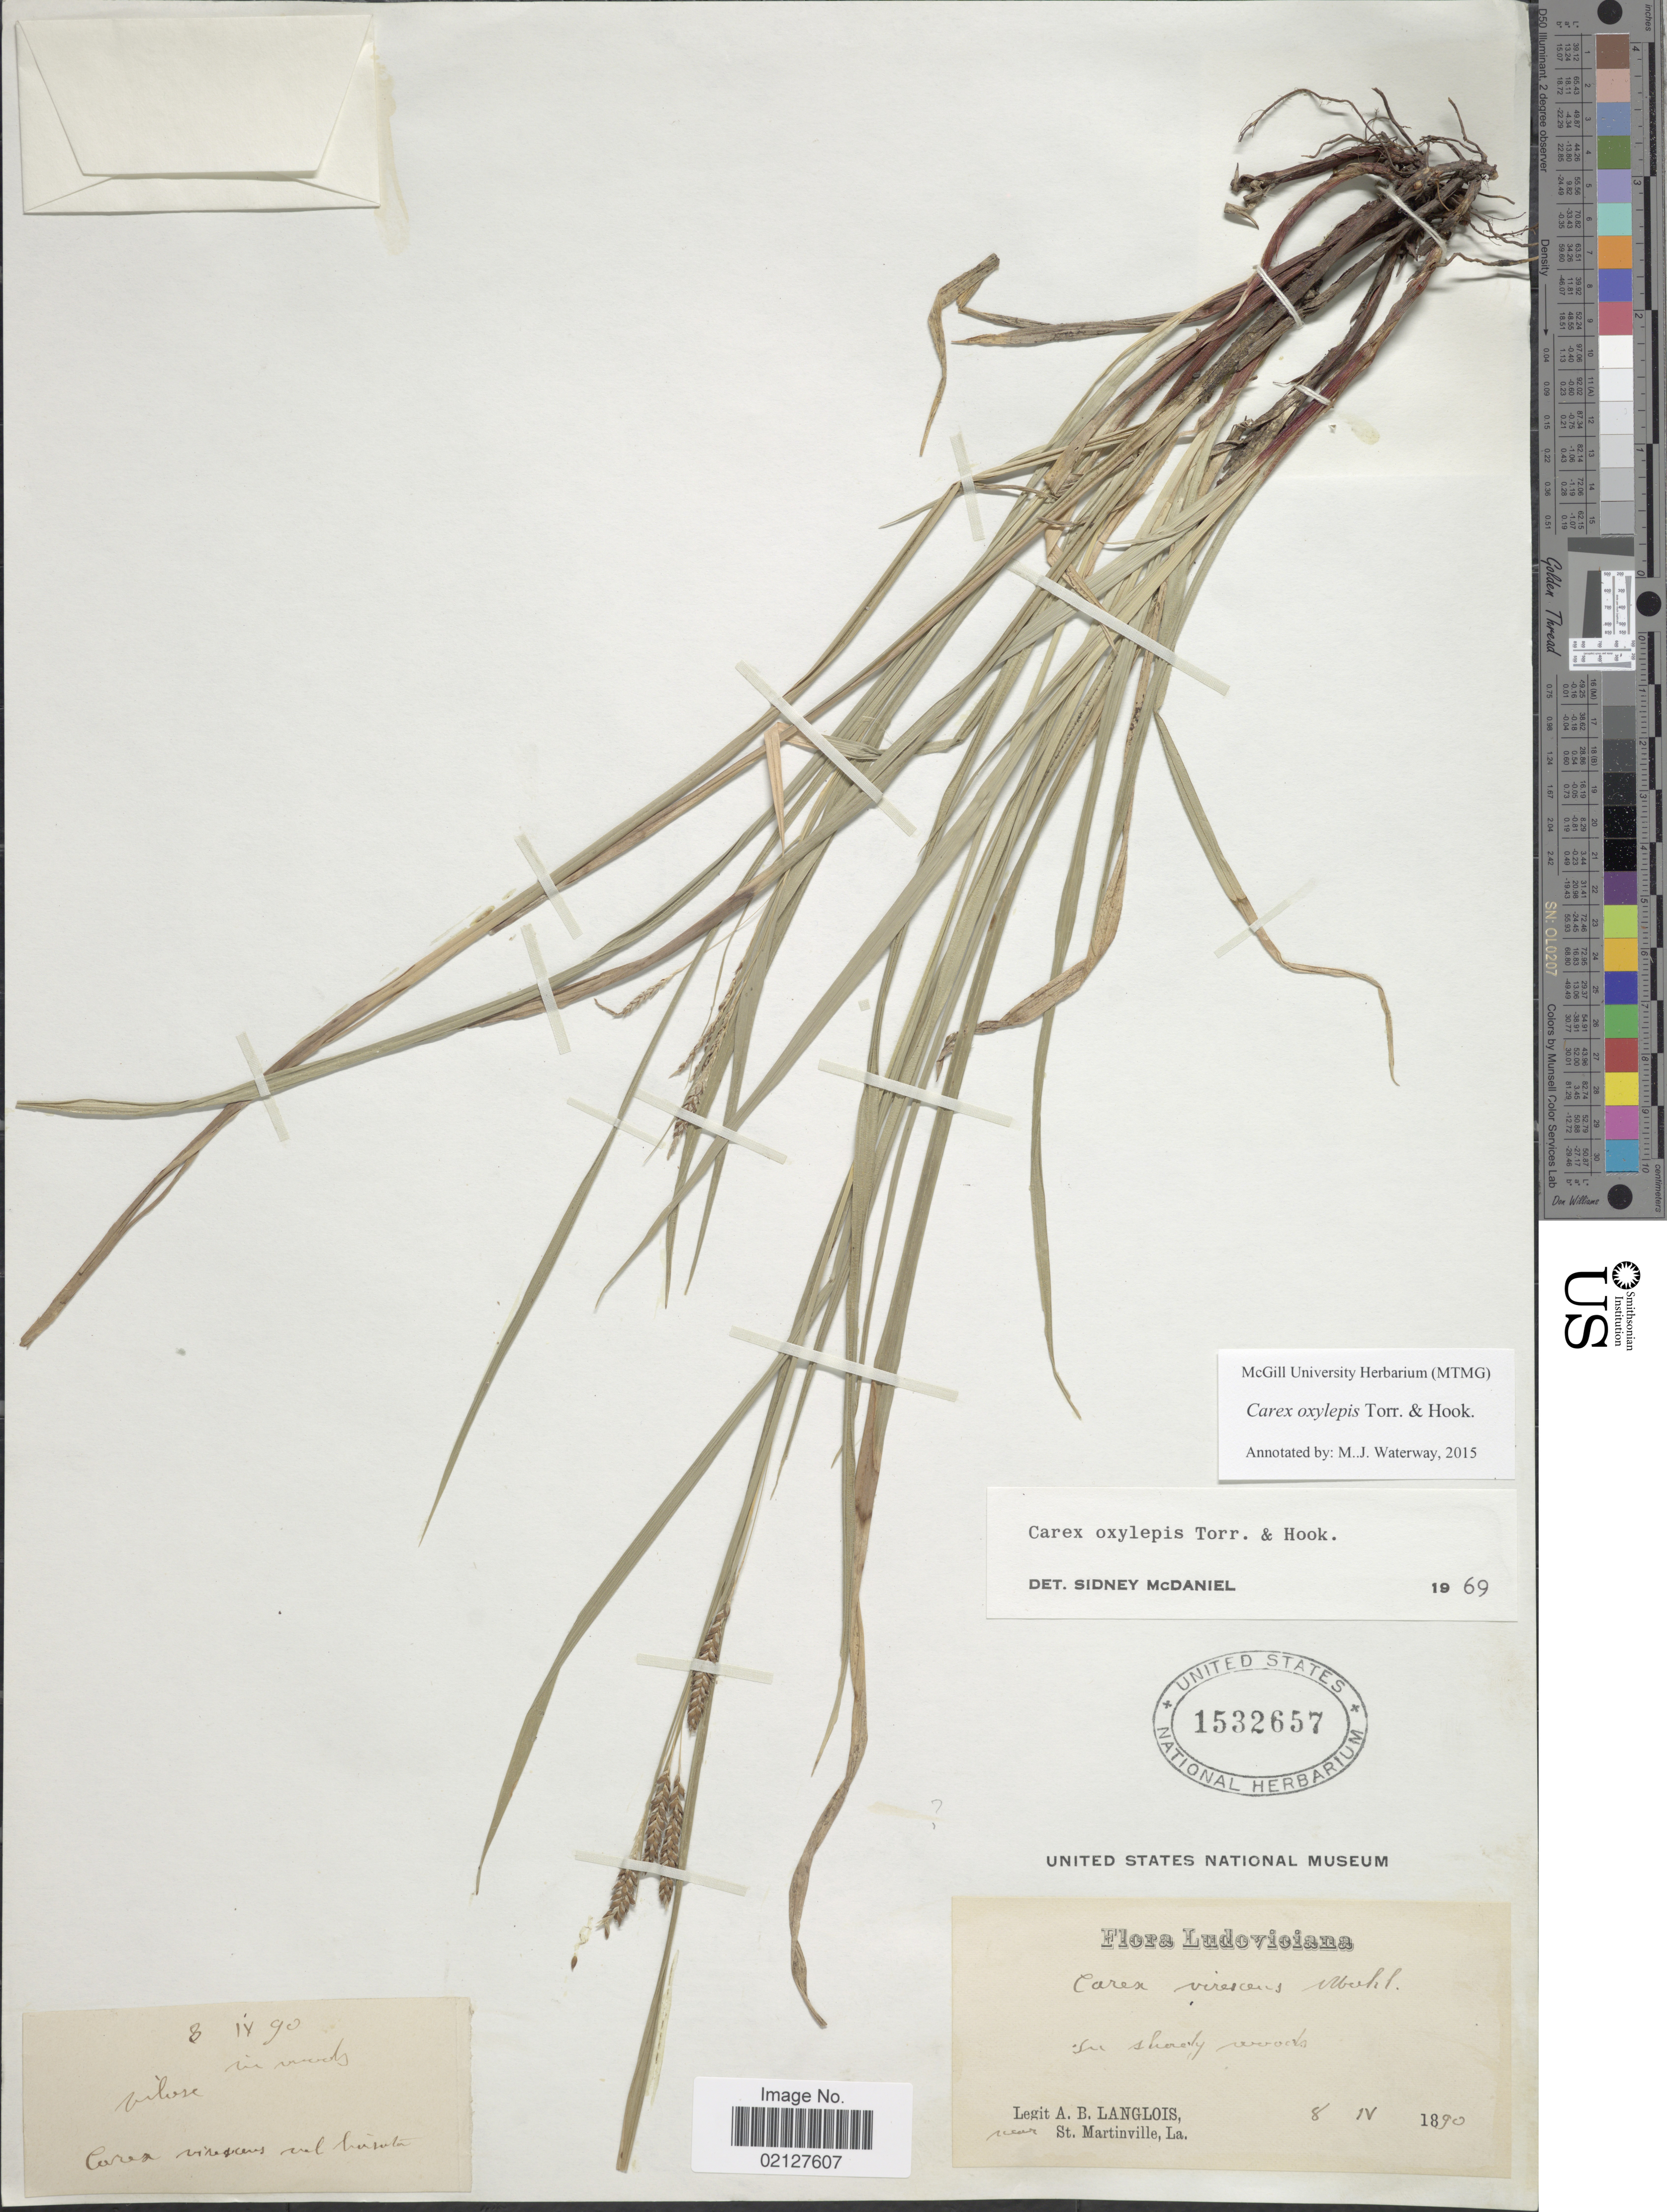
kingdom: Plantae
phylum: Tracheophyta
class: Liliopsida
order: Poales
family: Cyperaceae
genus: Carex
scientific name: Carex oxylepis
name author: Torr. & Hook.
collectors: A. Langlois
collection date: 1890-04-08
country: United States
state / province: Louisiana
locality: near St. Martinville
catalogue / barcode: US 1532657